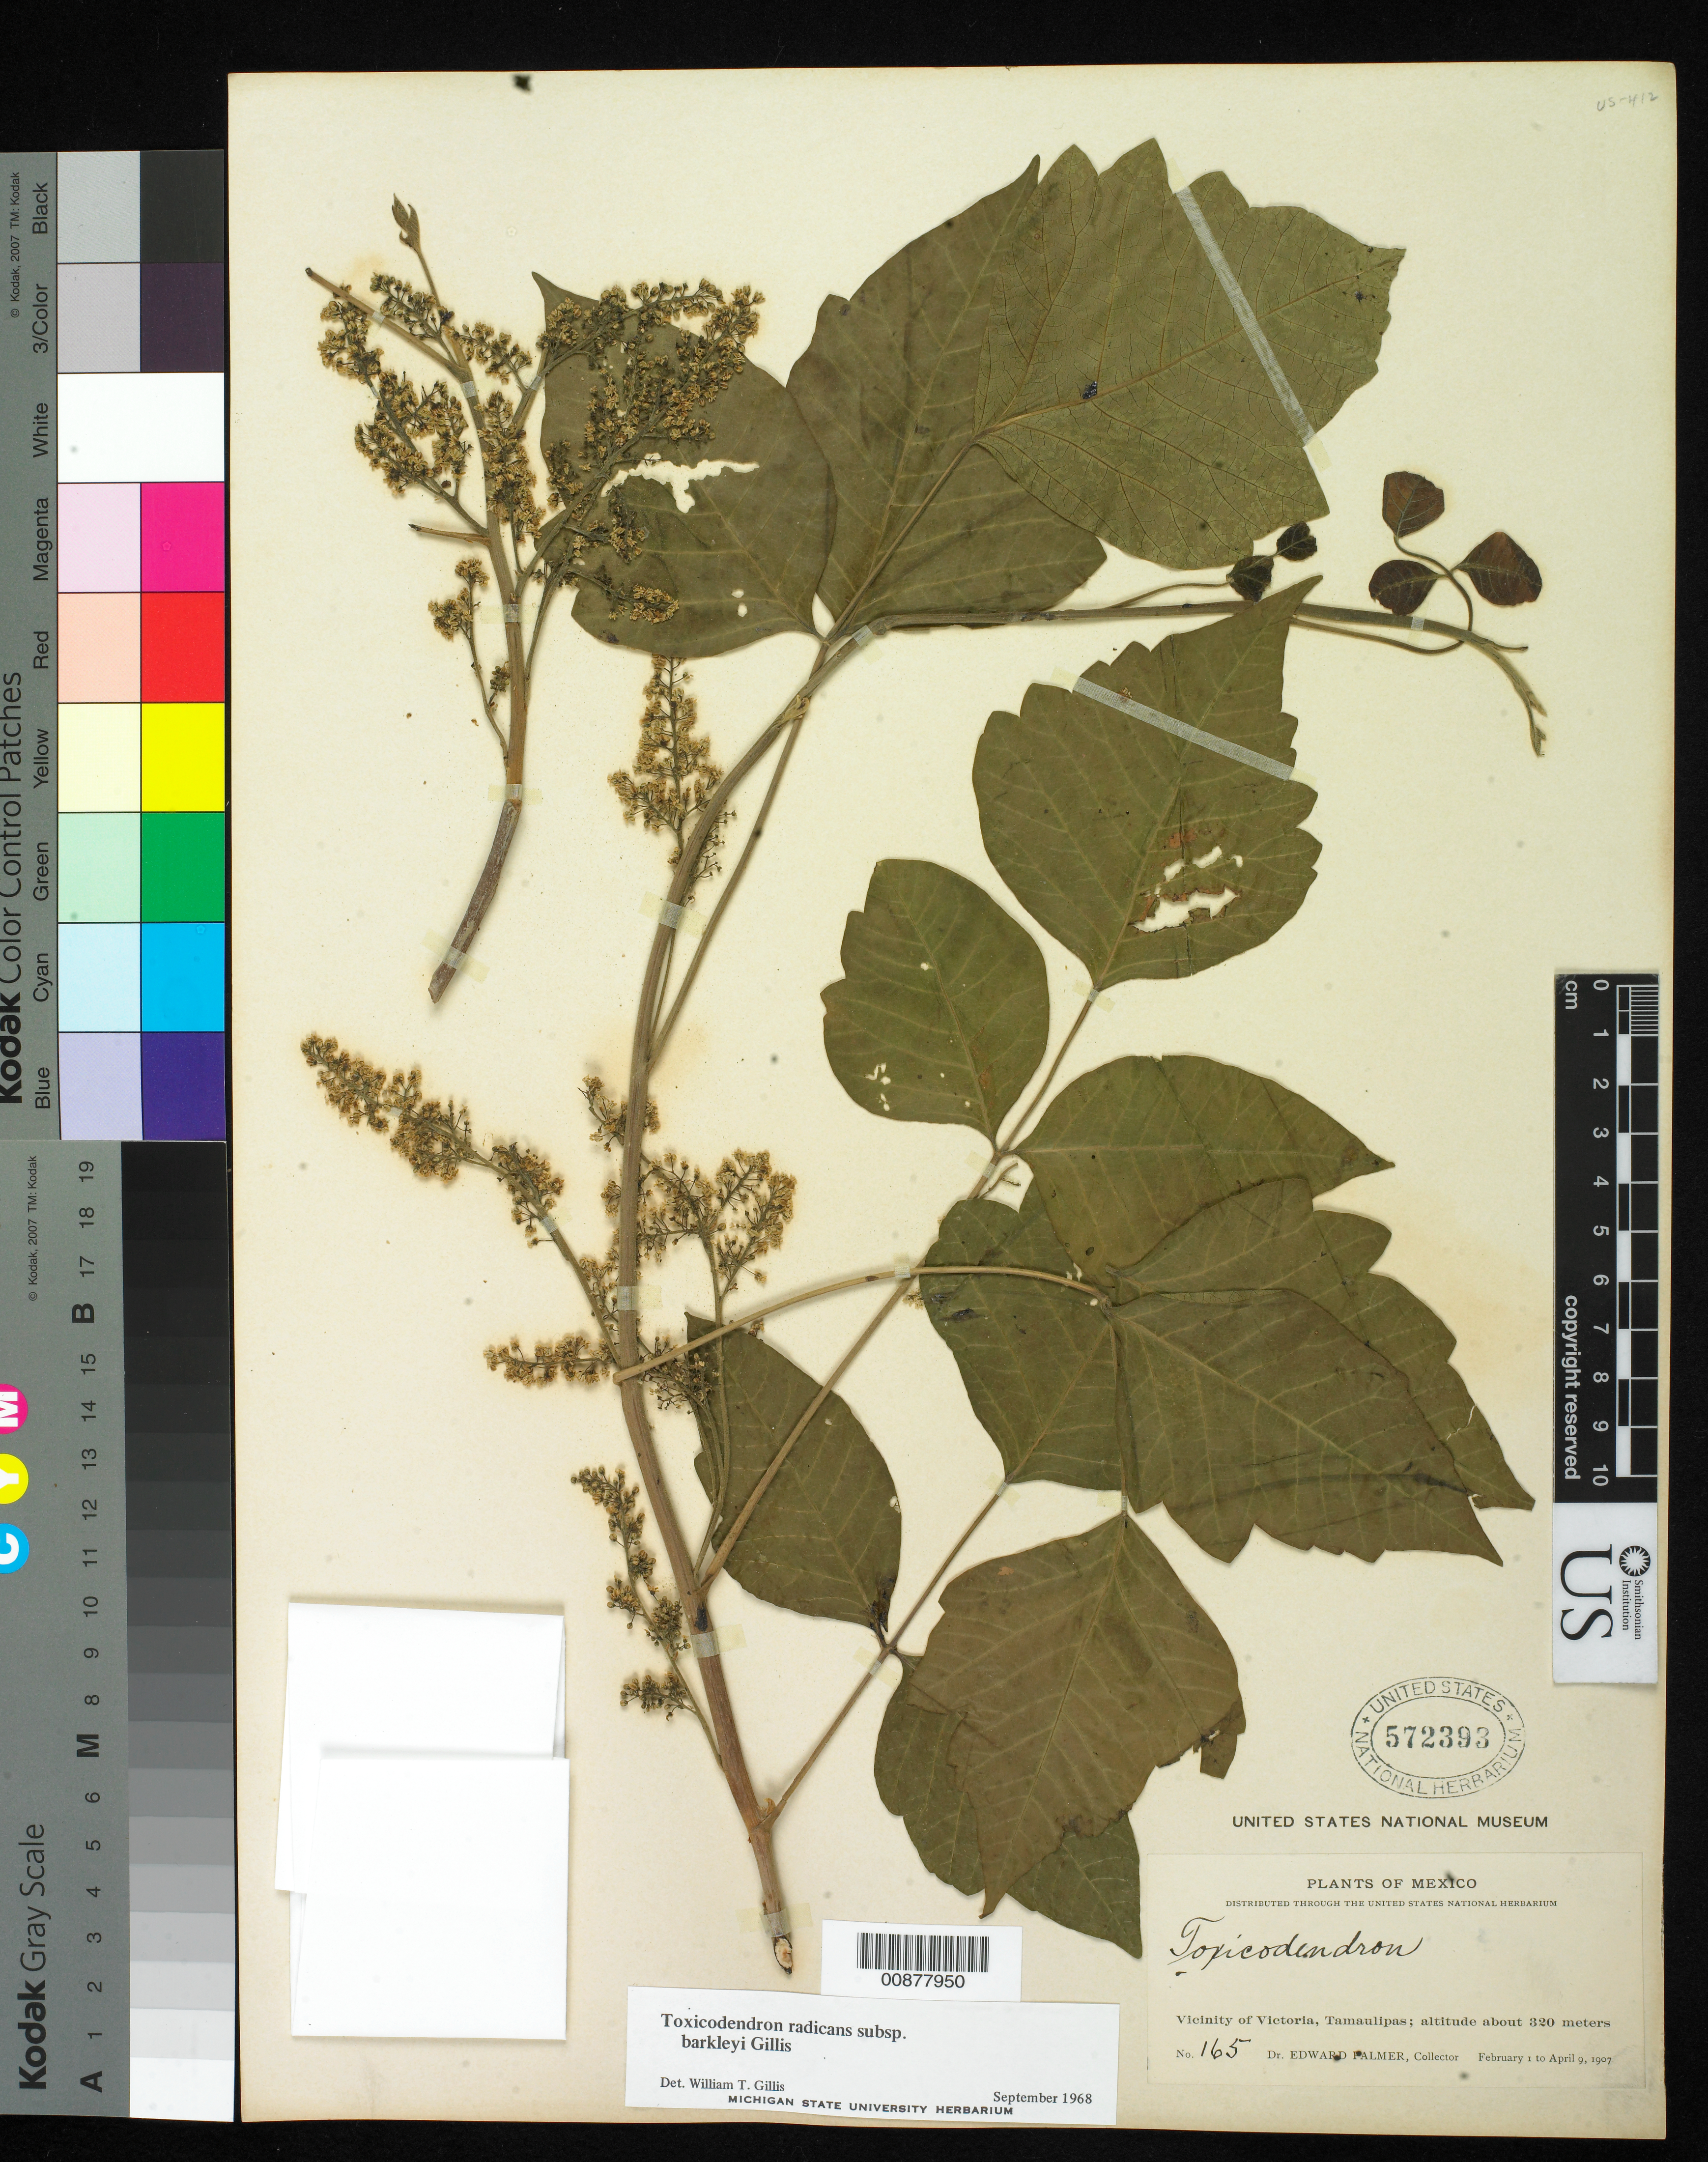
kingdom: Plantae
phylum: Tracheophyta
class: Magnoliopsida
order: Sapindales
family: Anacardiaceae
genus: Toxicodendron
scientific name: Toxicodendron radicans subsp. barkleyi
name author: Gillis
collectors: E. Palmer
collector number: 165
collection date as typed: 01 Feb 1907 to 09 Apr 1907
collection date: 1907-02-01/1907-04-09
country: Mexico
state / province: Tamaulipas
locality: Vicinity of Victoria.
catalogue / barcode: US 572393